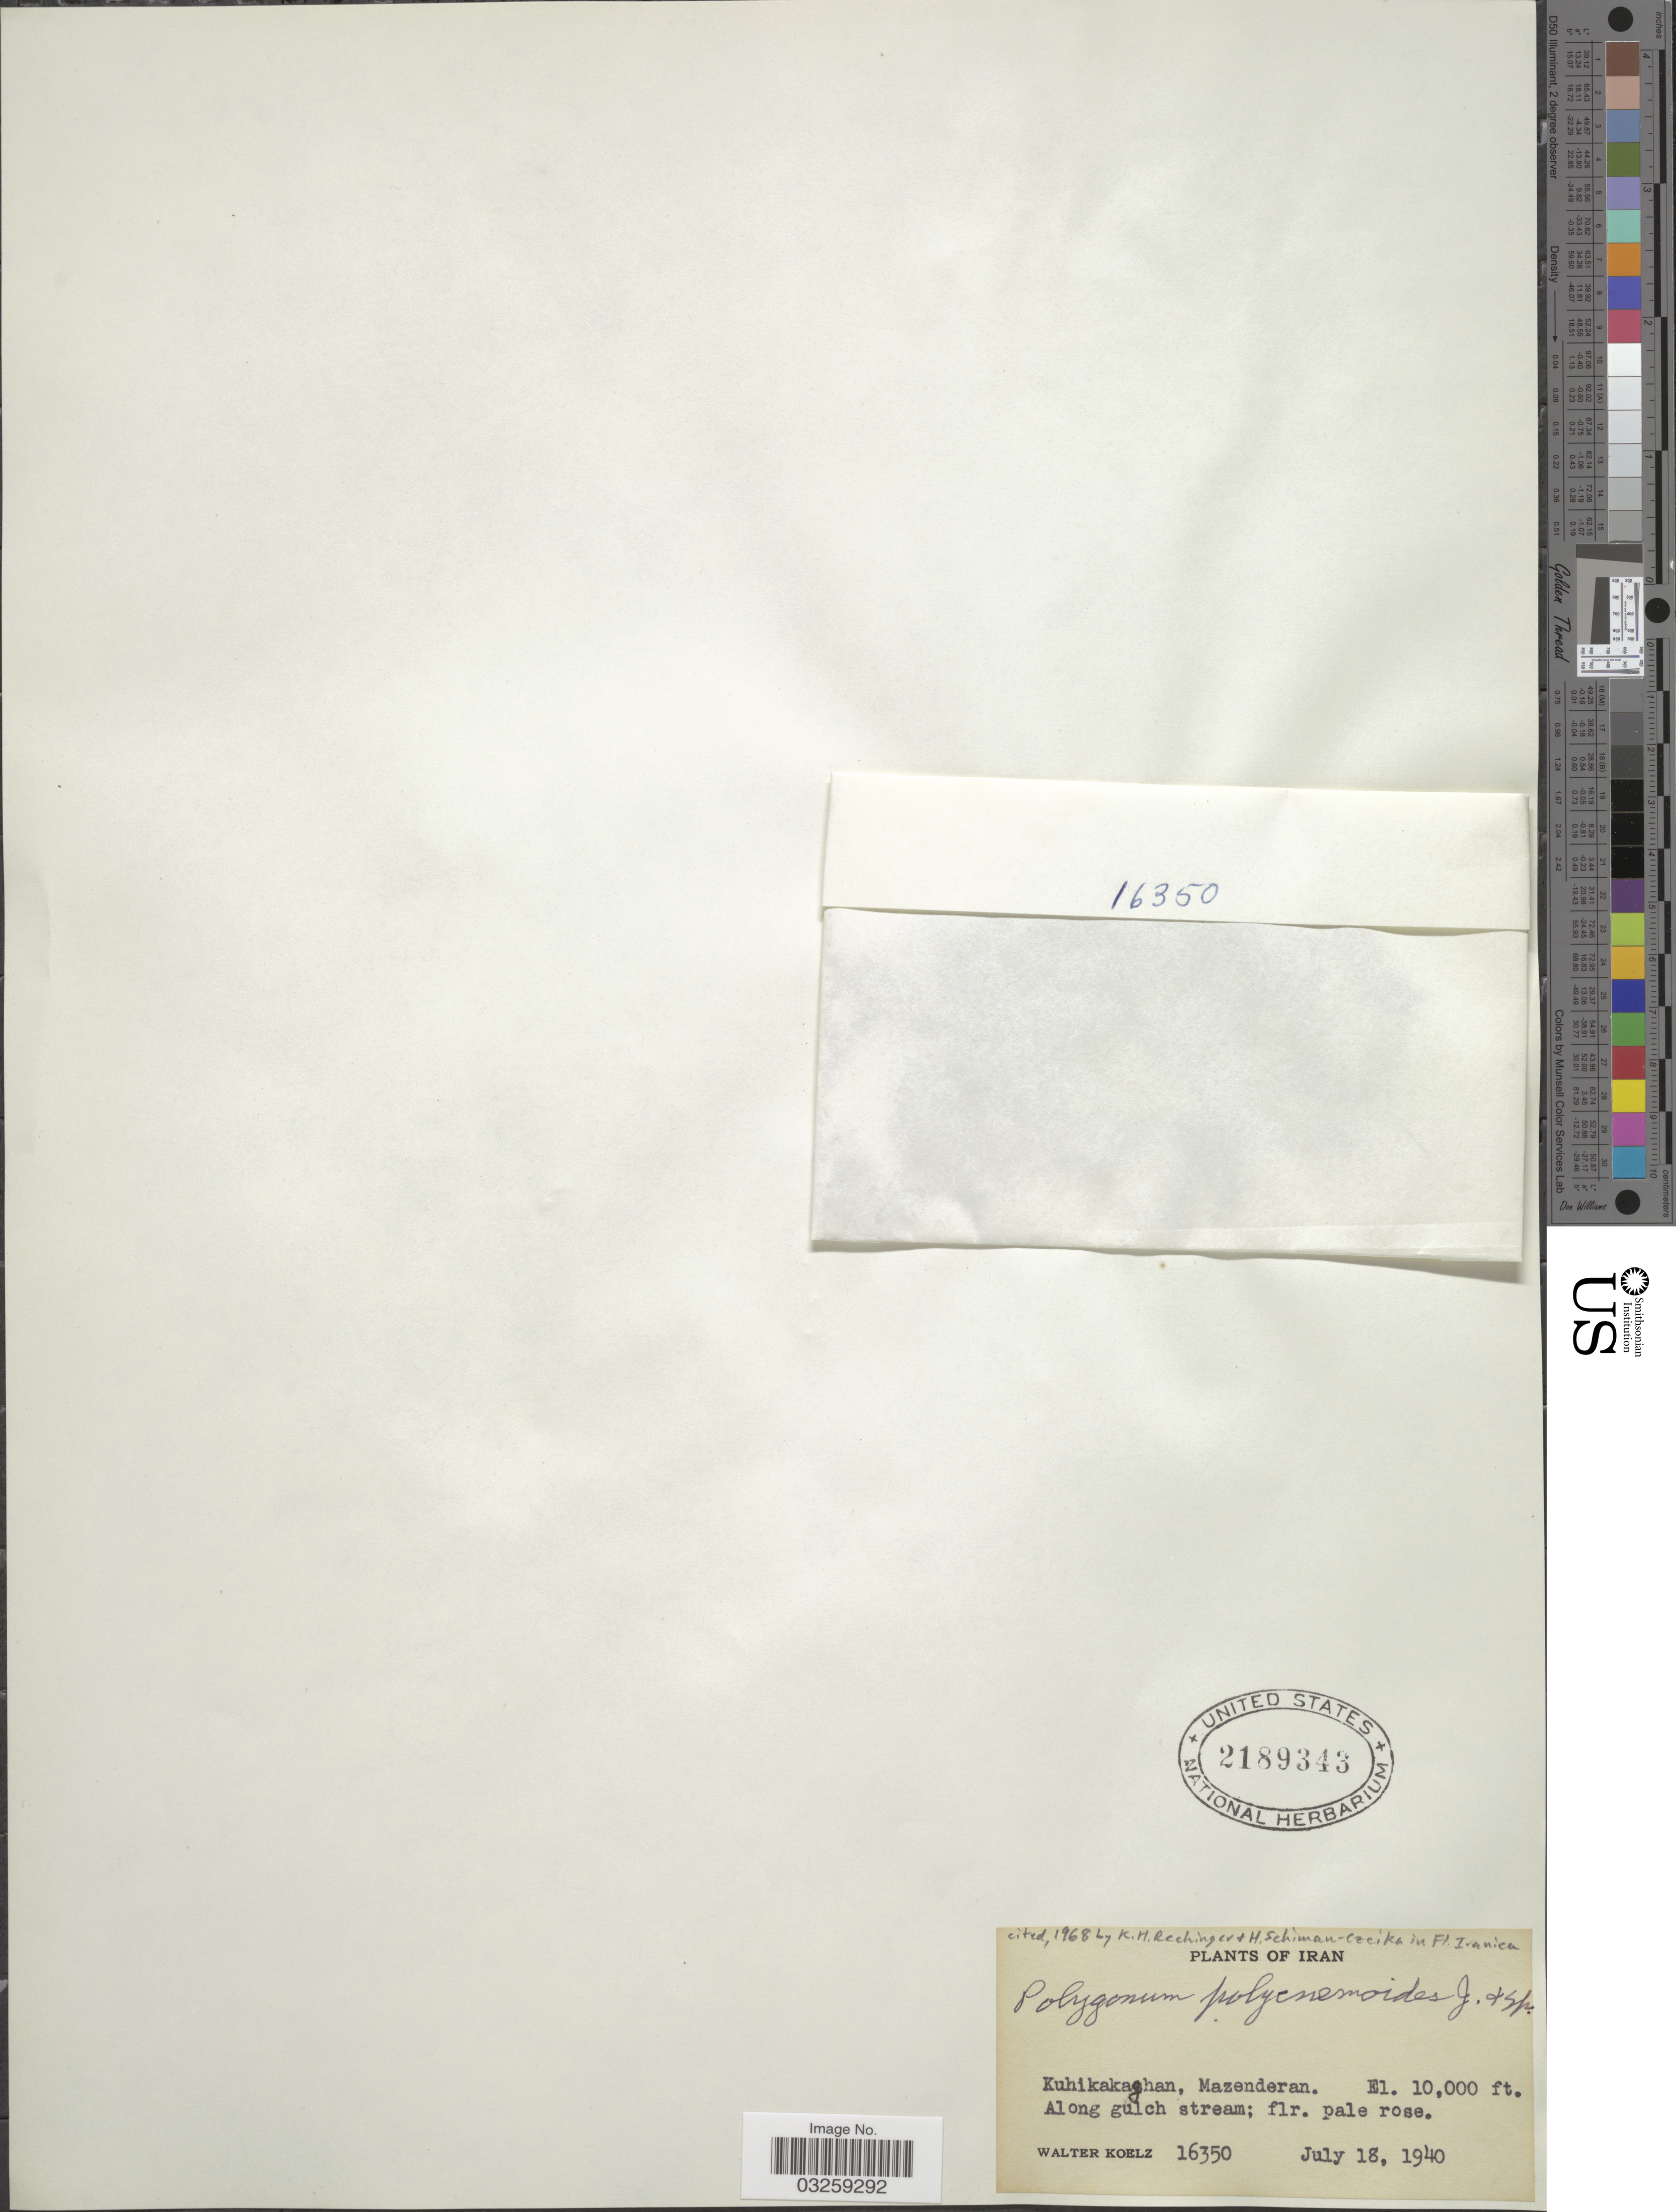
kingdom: Plantae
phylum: Tracheophyta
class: Magnoliopsida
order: Caryophyllales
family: Polygonaceae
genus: Polygonum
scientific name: Polygonum polycnemoides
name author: Jaub. & Spach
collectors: W. N. Koelz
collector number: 16350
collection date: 1940-07-18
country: Iran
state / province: Mazandaran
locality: Kuhikakaghan, Mazenderan.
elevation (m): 3048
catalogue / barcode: US 2189343